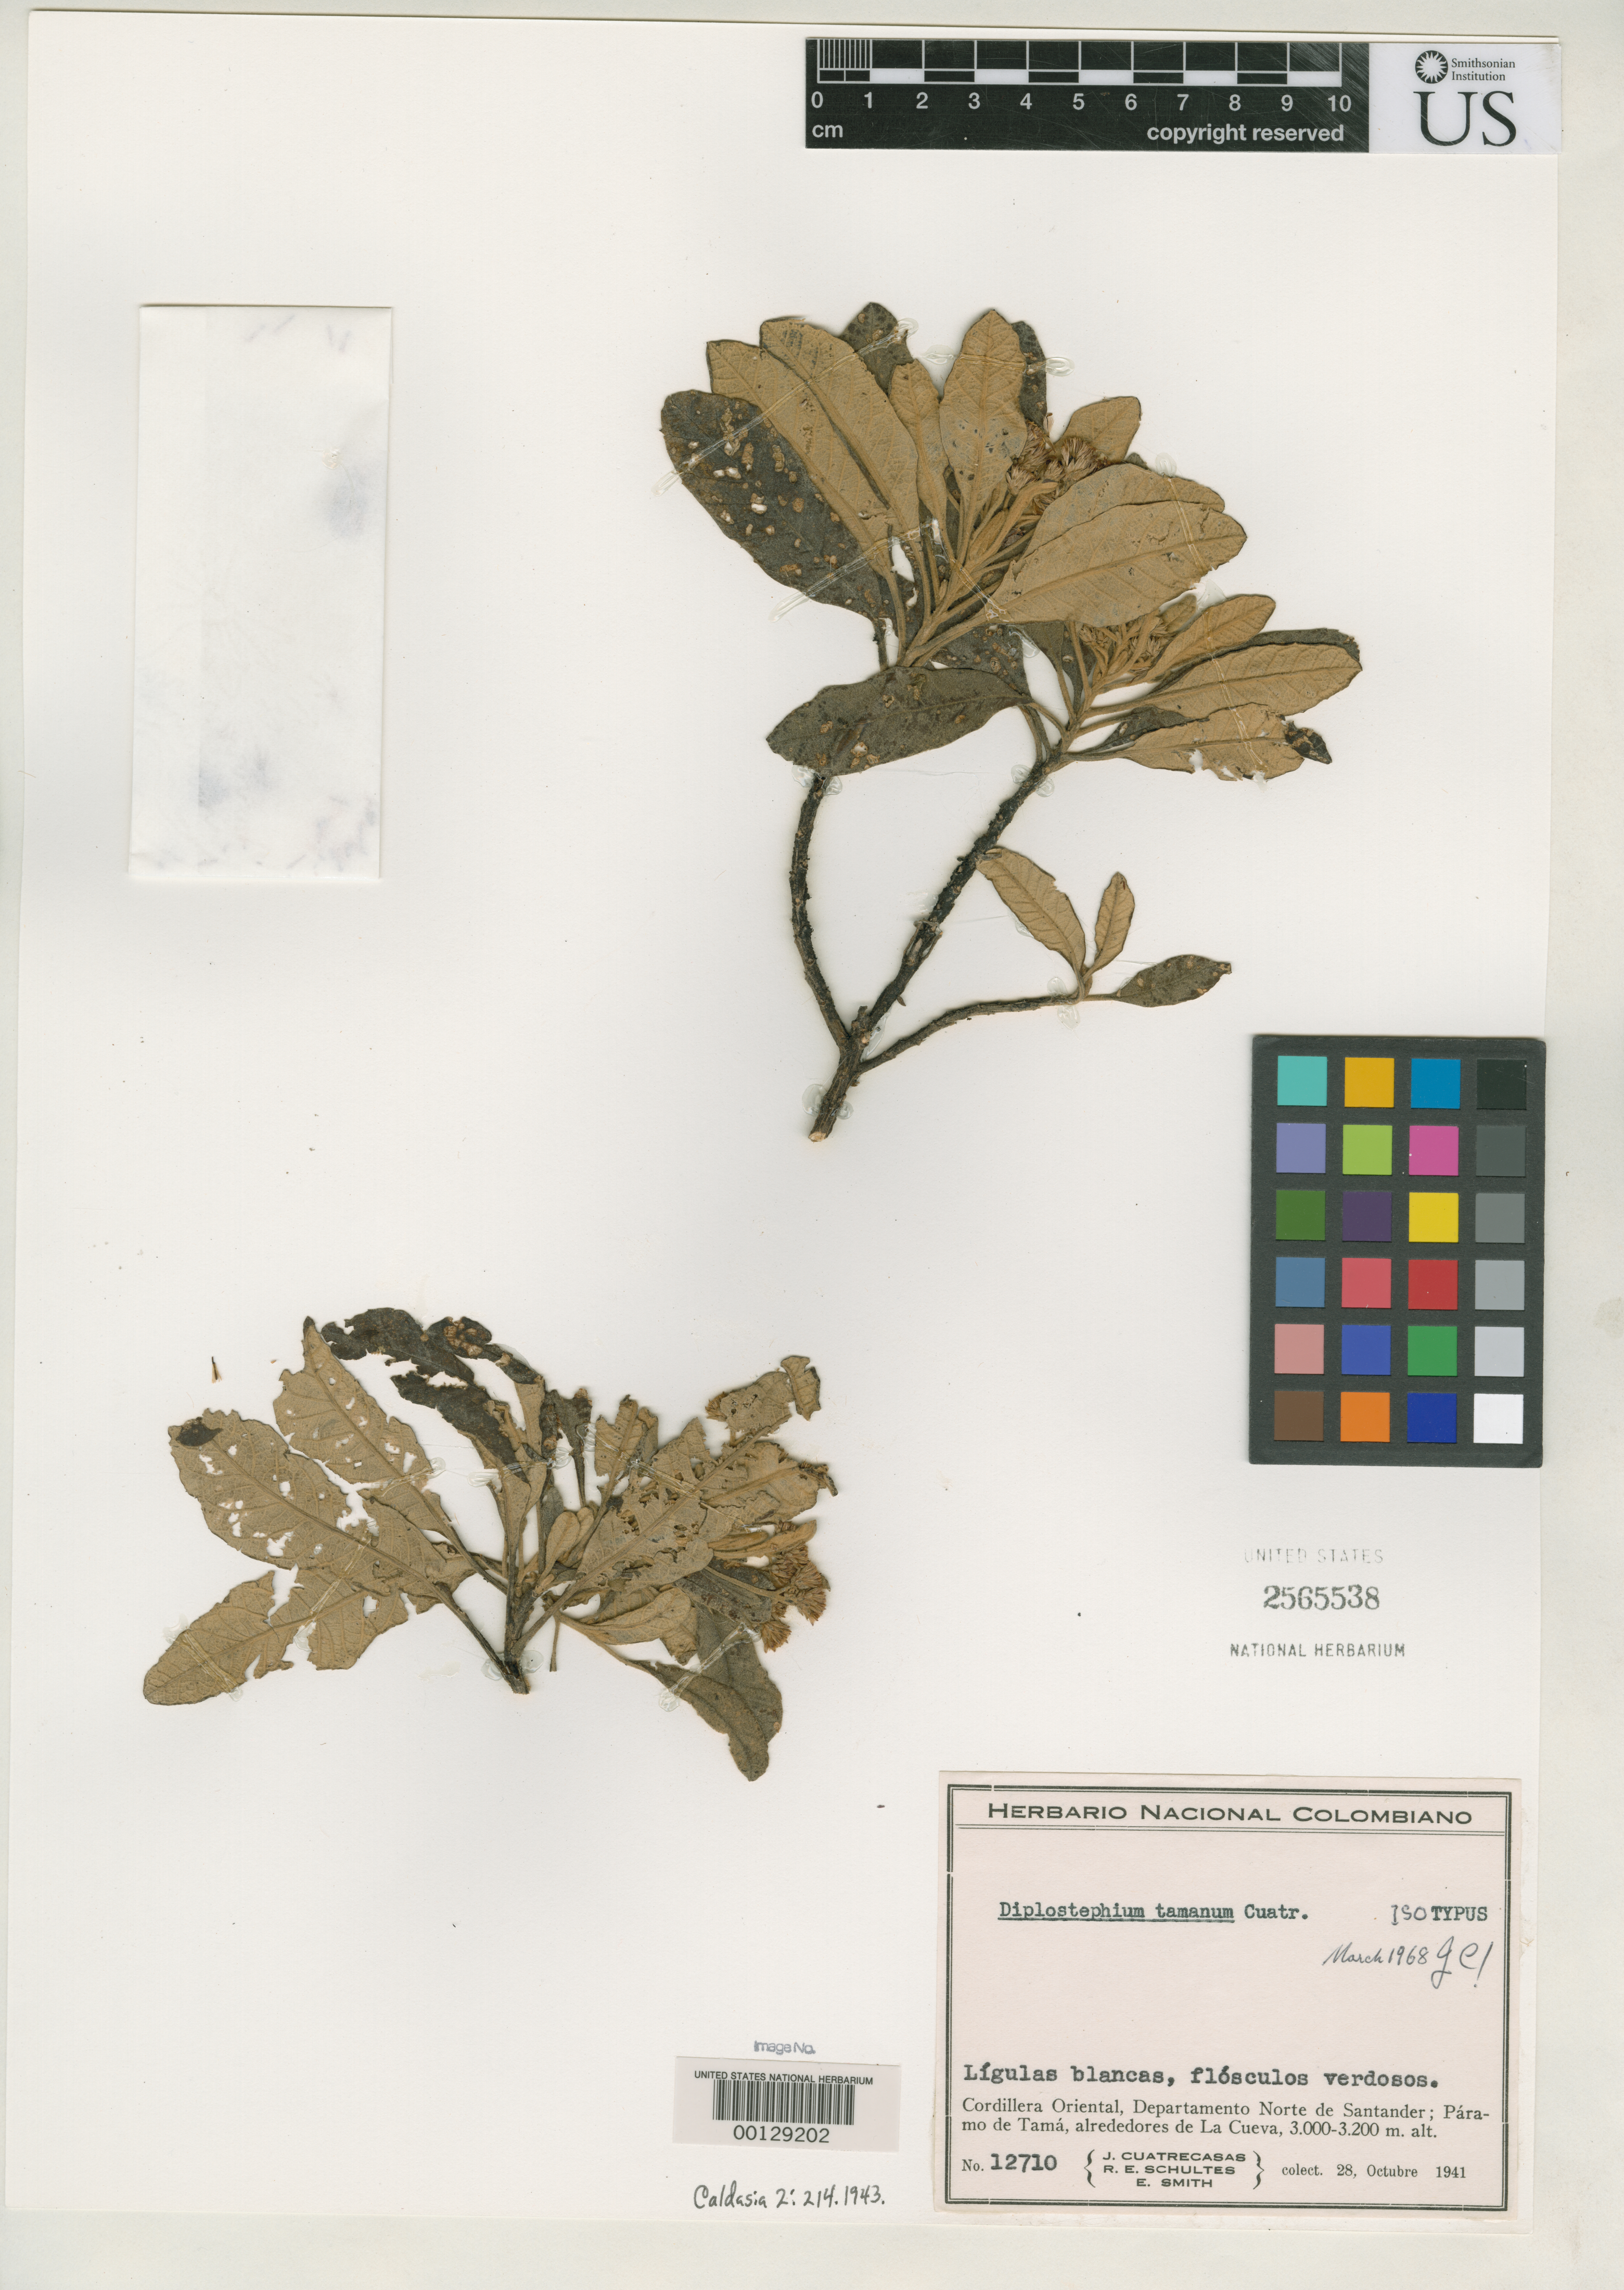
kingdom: Plantae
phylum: Tracheophyta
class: Magnoliopsida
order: Asterales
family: Asteraceae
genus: Diplostephium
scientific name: Diplostephium tamanum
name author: Cuatrec.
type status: Isotype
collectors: J. Cuatrecasas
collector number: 12710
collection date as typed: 28 Oct 1941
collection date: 1941-10-28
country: Colombia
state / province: Norte de Santander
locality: Páramo de Tama.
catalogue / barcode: US 2565538